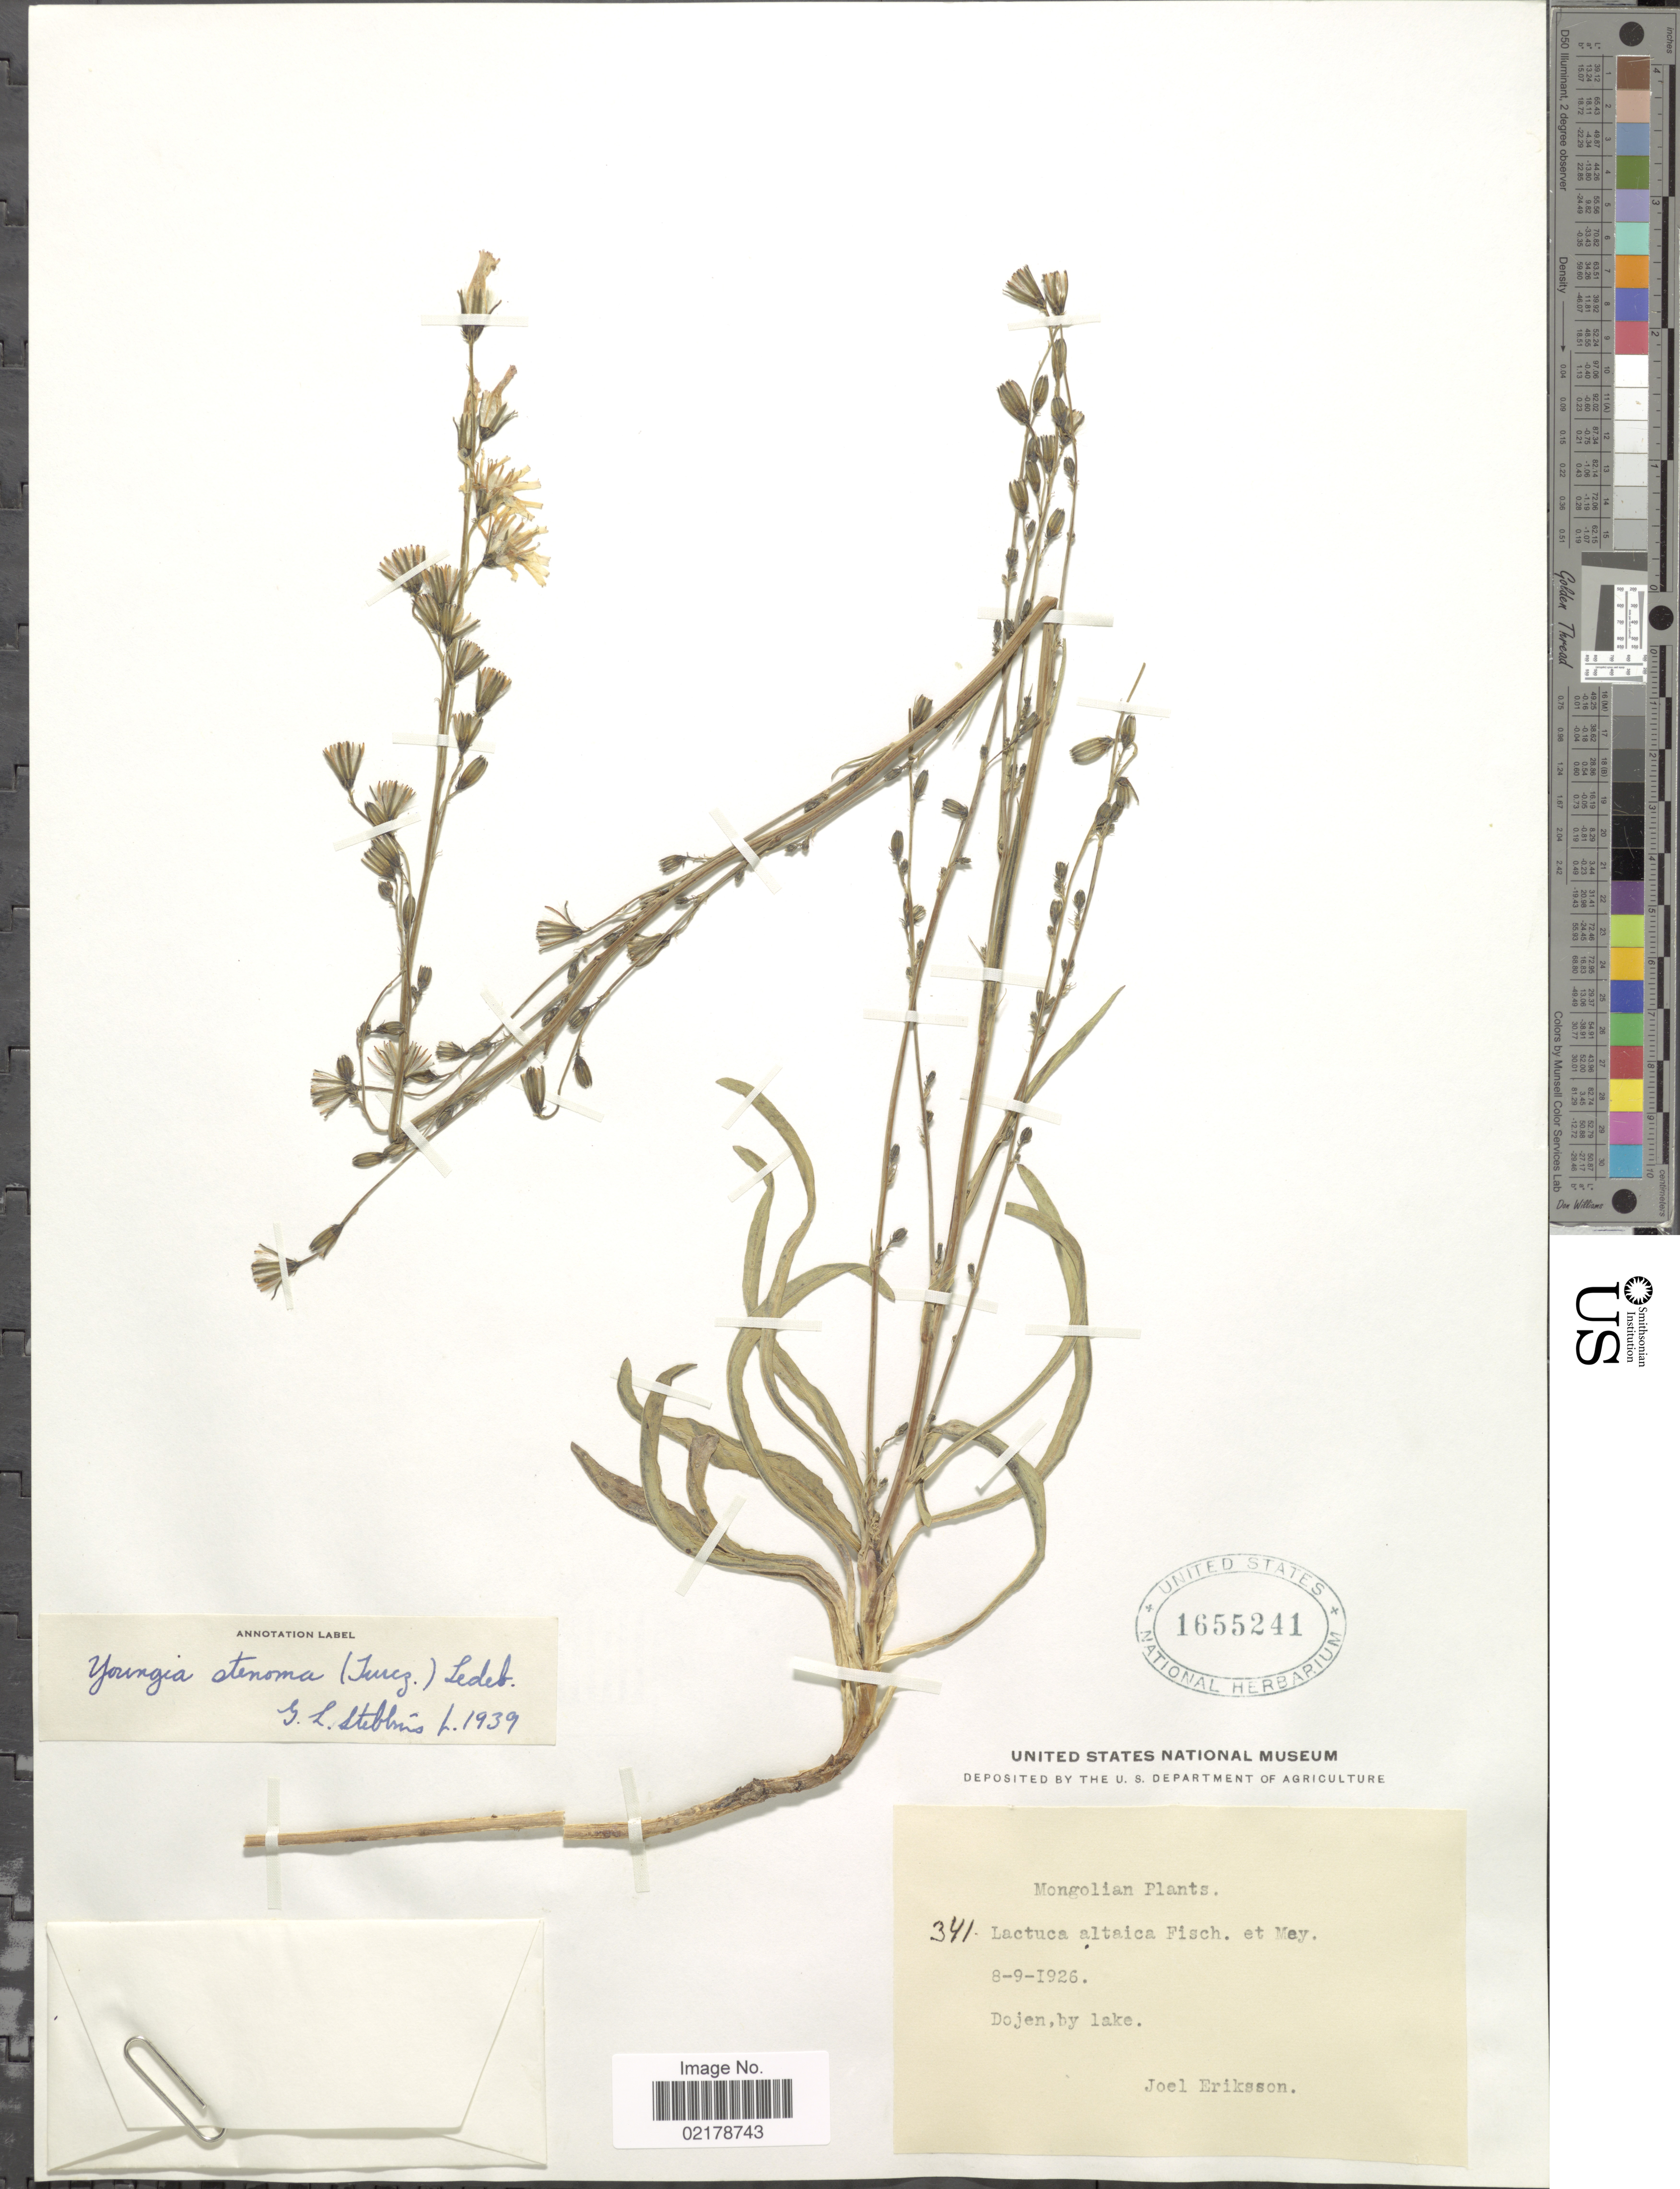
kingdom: Plantae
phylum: Tracheophyta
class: Magnoliopsida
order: Asterales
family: Asteraceae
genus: Sonchella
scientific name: Sonchella stenoma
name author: (Turcz. ex DC.) Sennikov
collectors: J. Eriksson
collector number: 341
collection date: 1926-09-08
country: Mongolia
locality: Dojen, by lake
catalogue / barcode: US 1655241